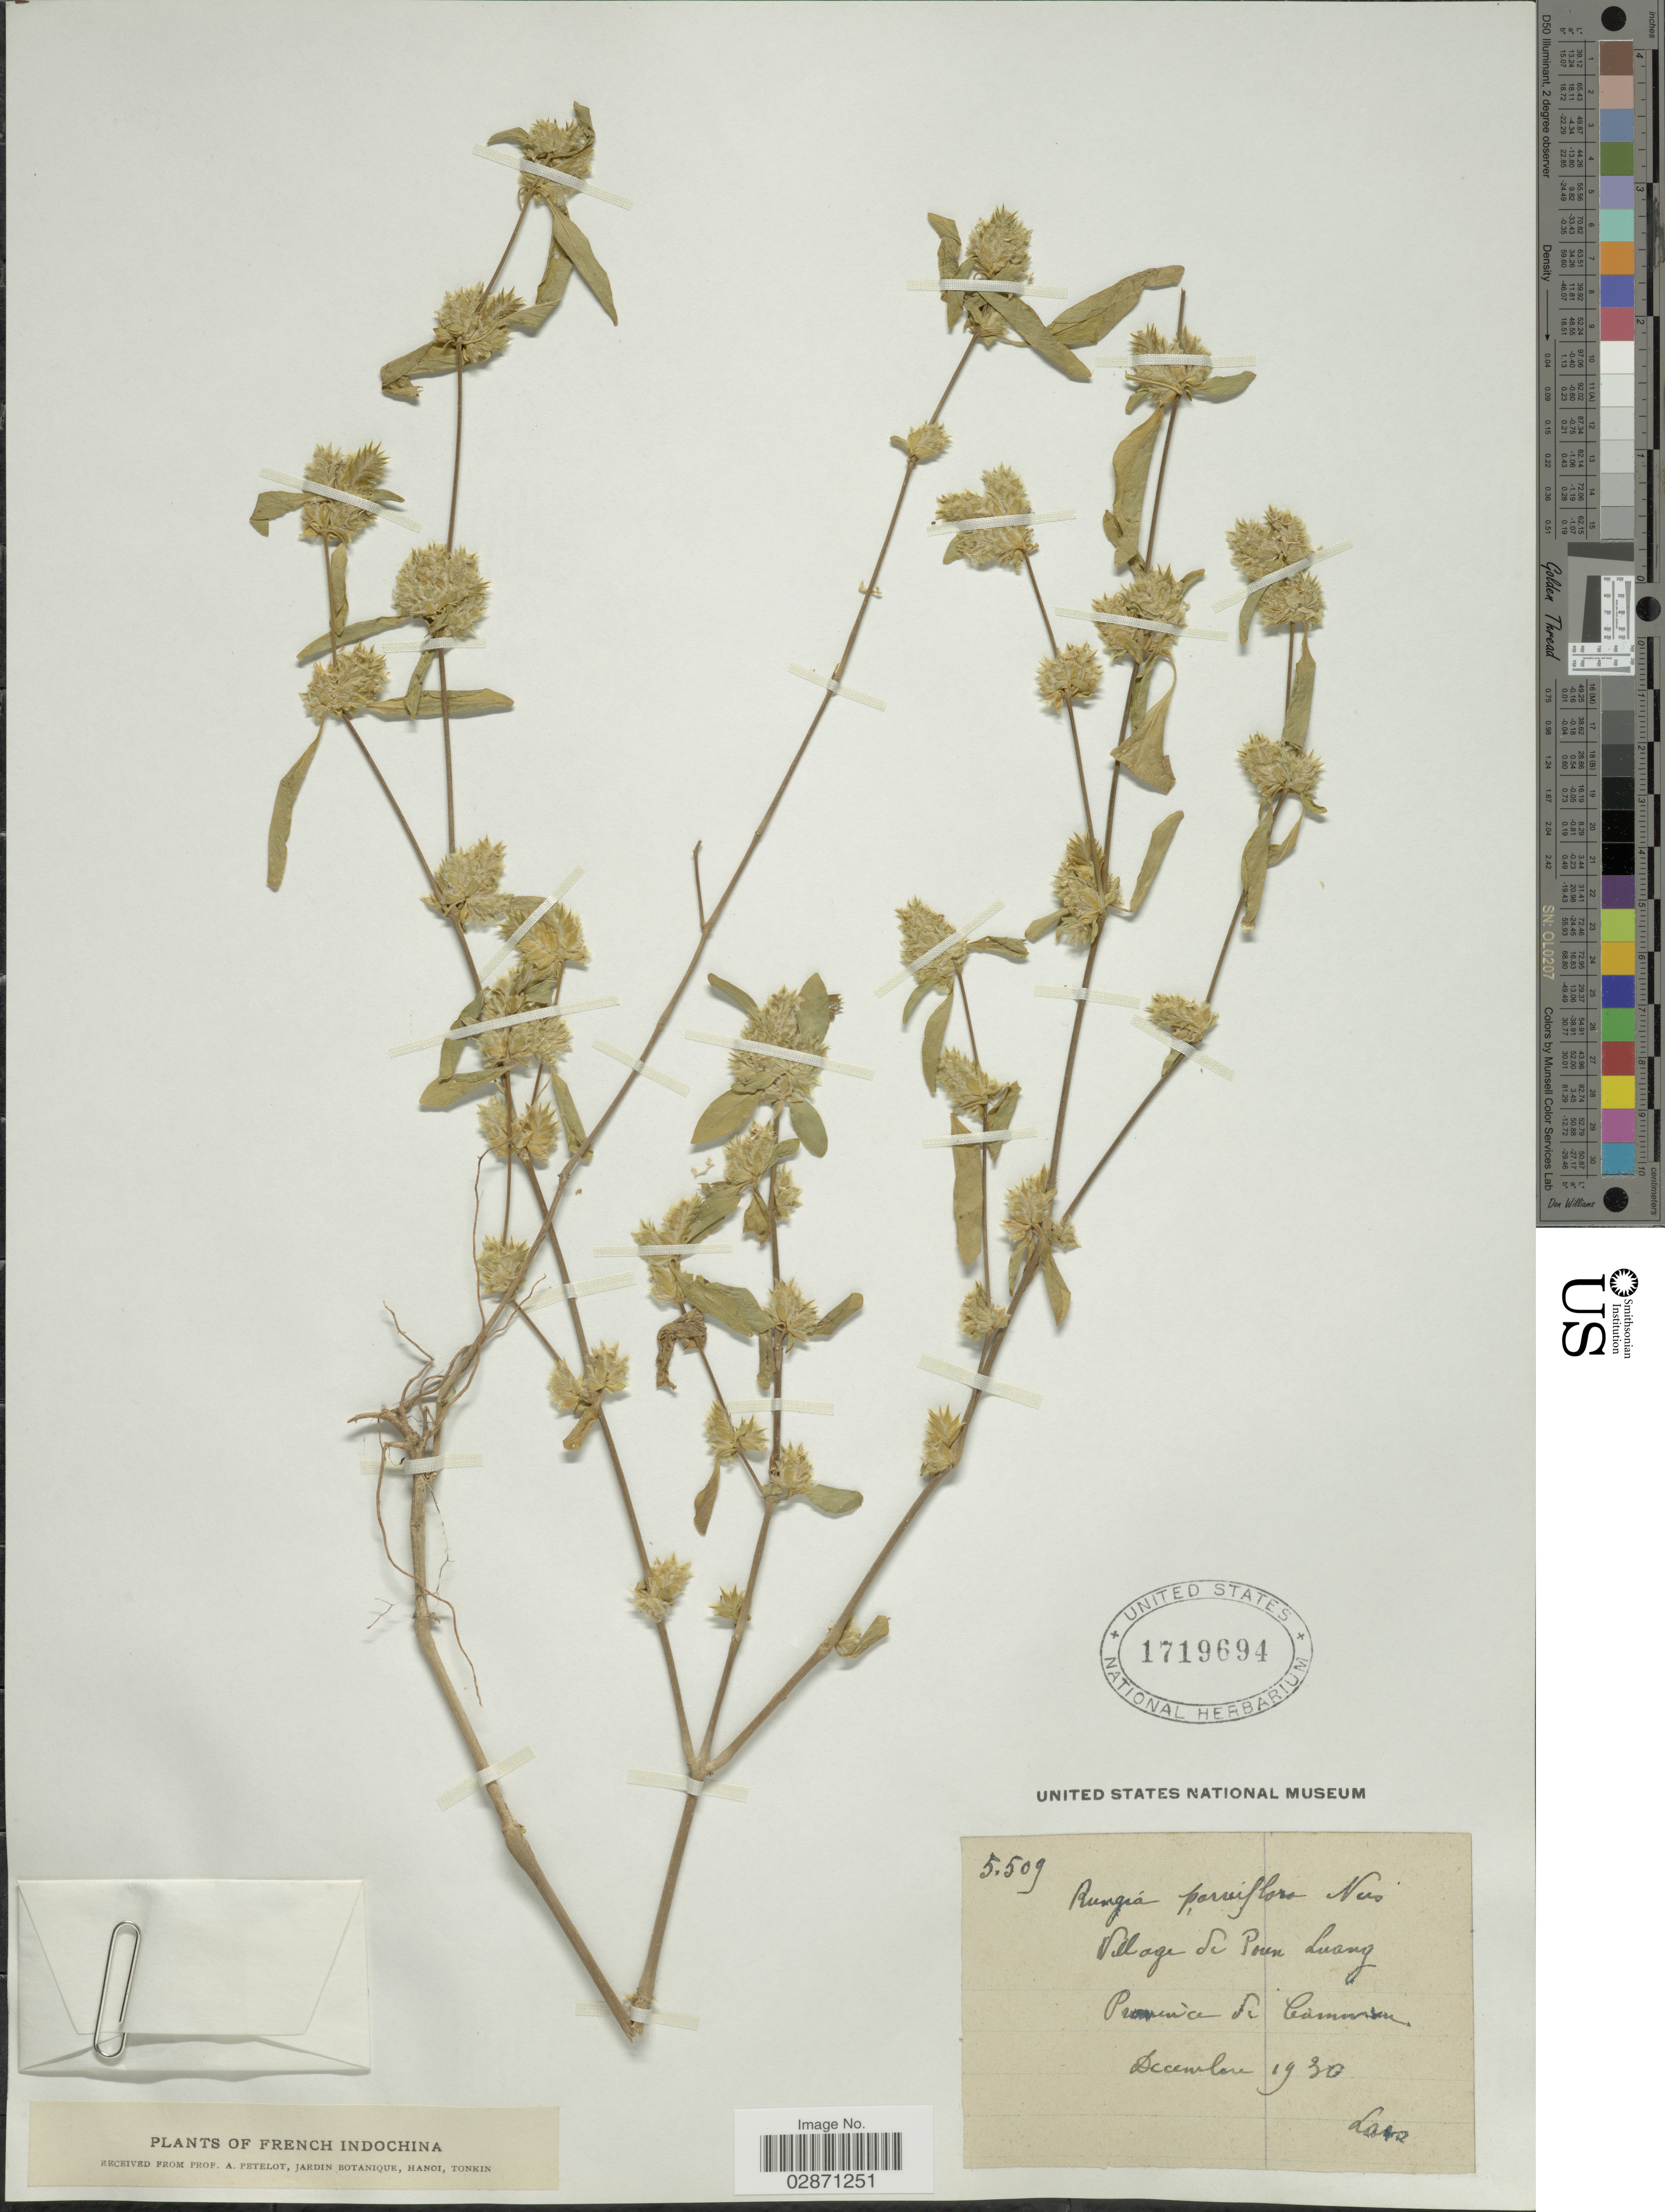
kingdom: Plantae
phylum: Tracheophyta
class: Magnoliopsida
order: Lamiales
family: Acanthaceae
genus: Rungia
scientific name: Rungia parviflora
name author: Nees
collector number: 5509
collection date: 1930-12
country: Laos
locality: French Indochina. Village de Poun Luang. Province de Ciamusu [interpreted].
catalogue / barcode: US 1719694